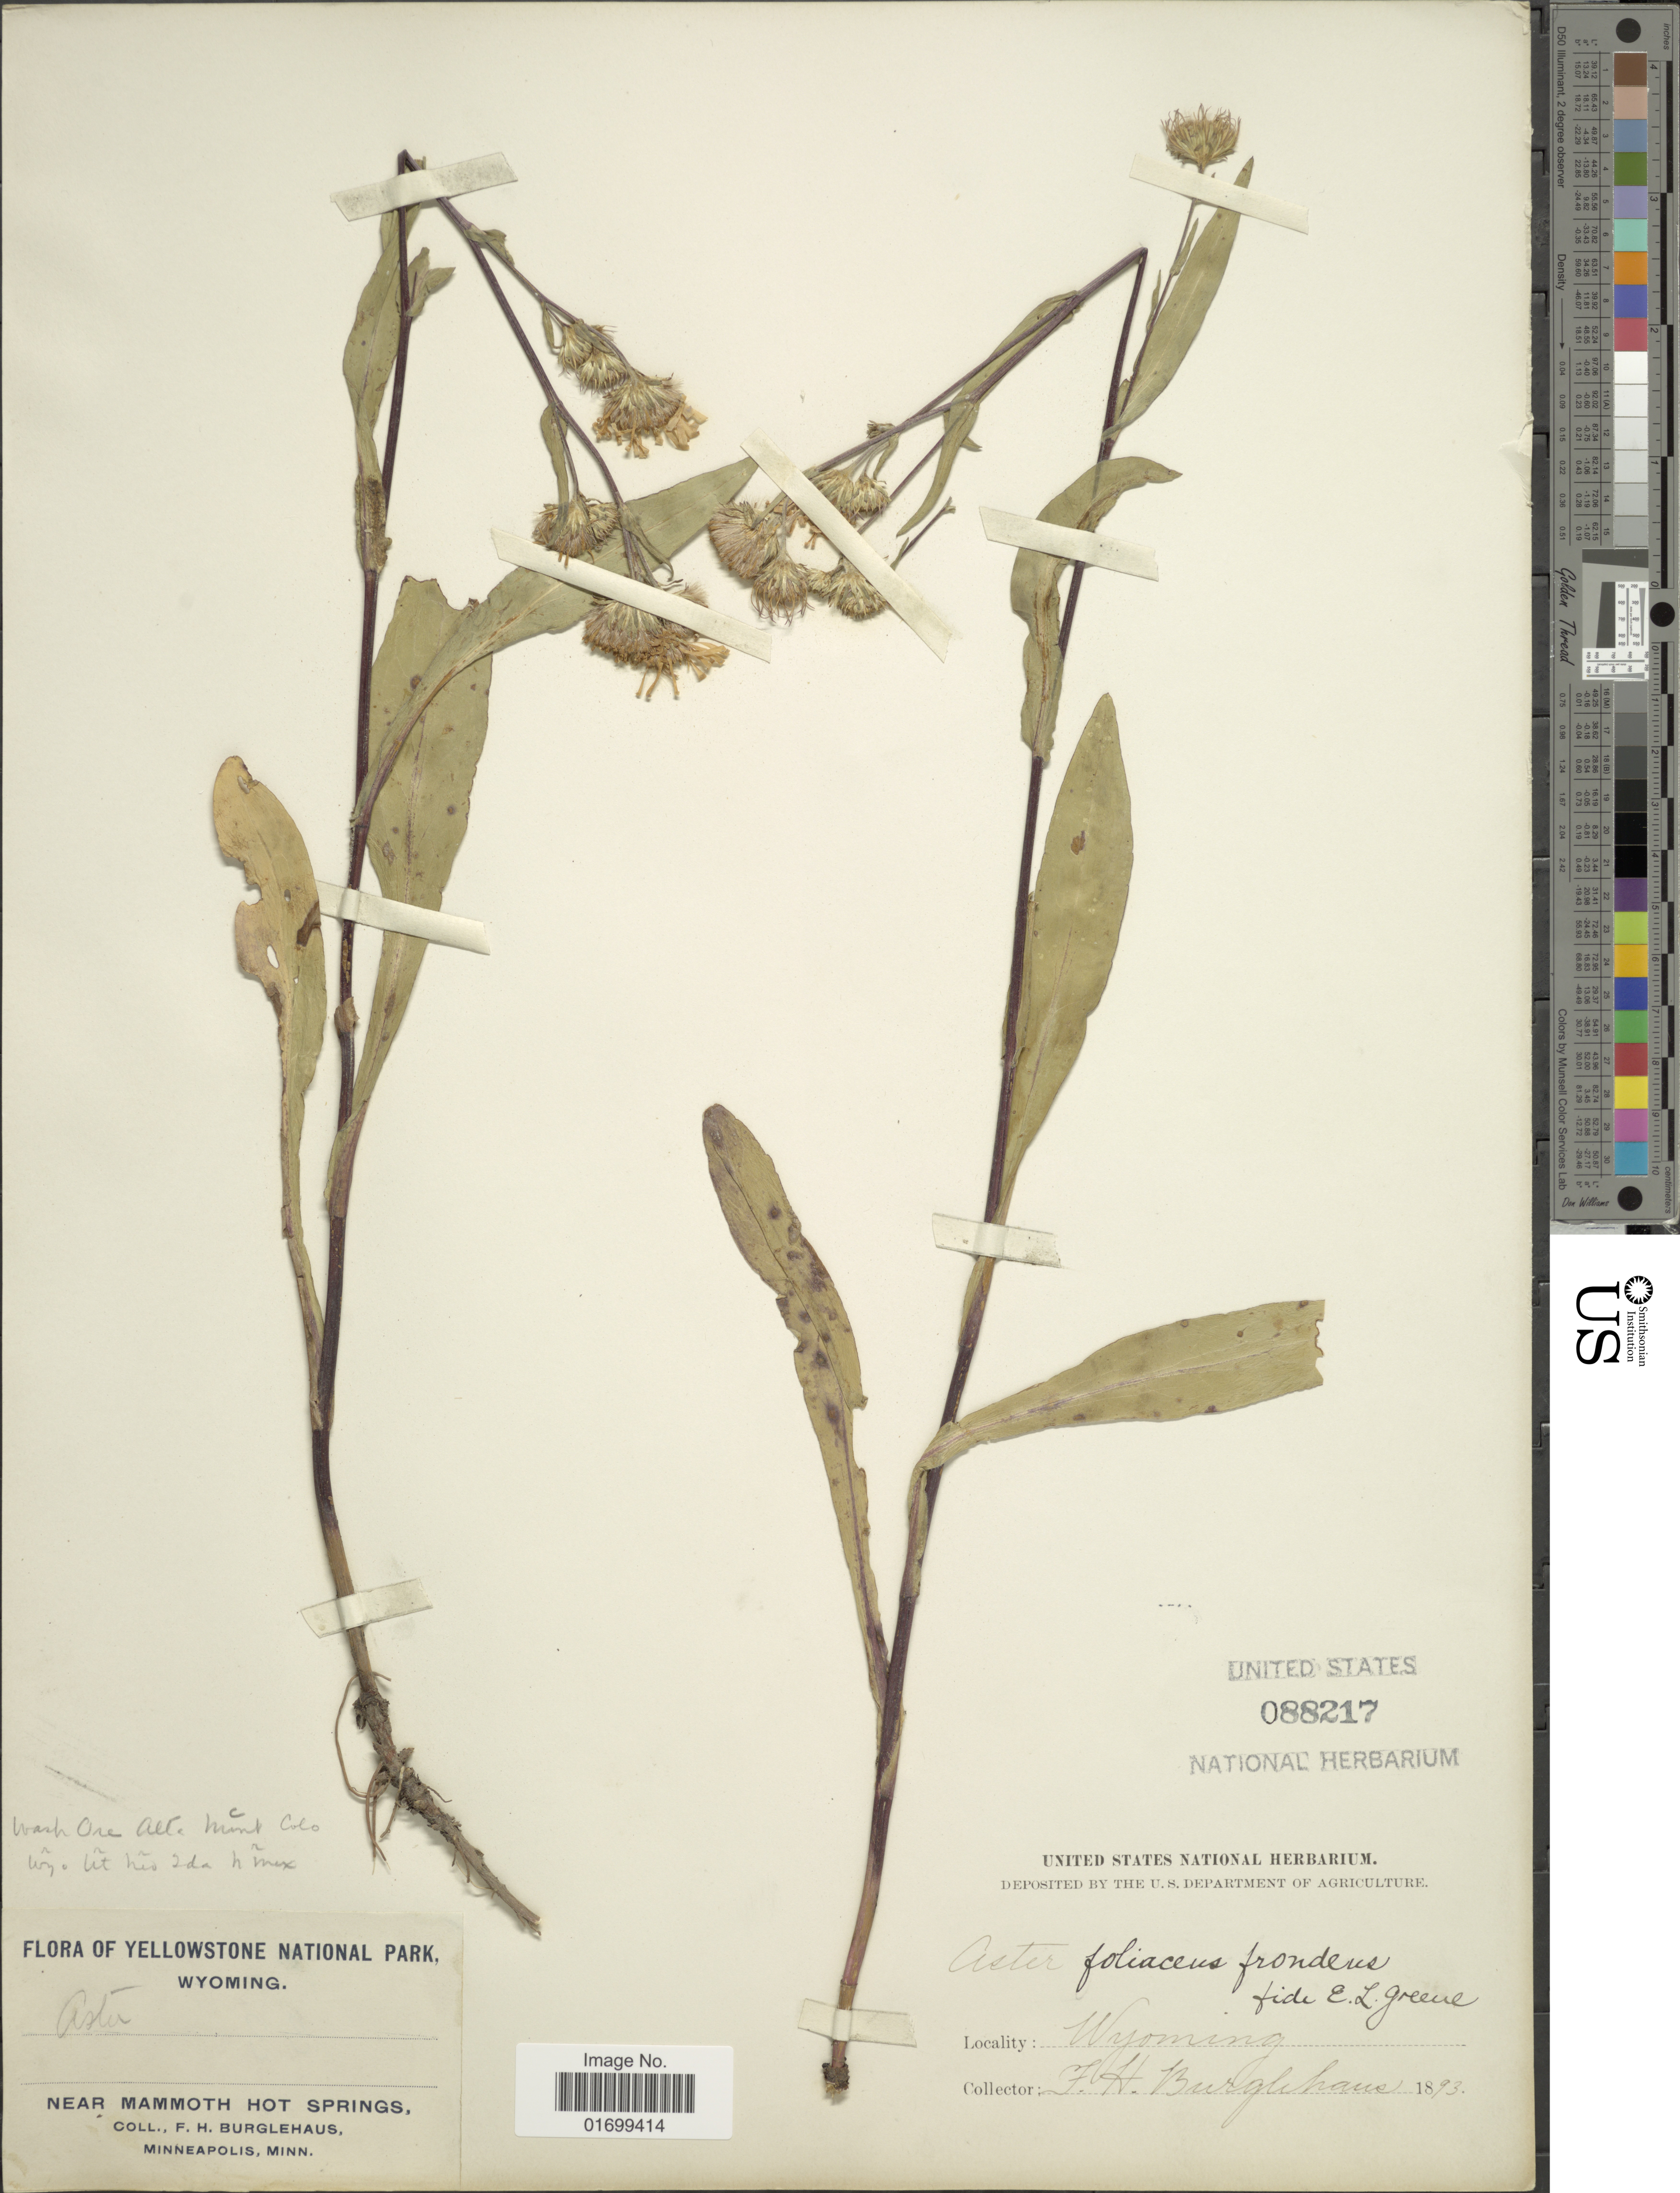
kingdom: Plantae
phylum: Tracheophyta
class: Magnoliopsida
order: Asterales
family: Asteraceae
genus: Symphyotrichum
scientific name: Symphyotrichum foliaceum var. parryi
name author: (D.C. Eaton) G.L. Nesom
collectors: F. Burglehaus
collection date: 1893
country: United States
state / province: Wyoming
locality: Yellowstone National Park, near Mammoth Hot Spring.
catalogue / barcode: US 88217